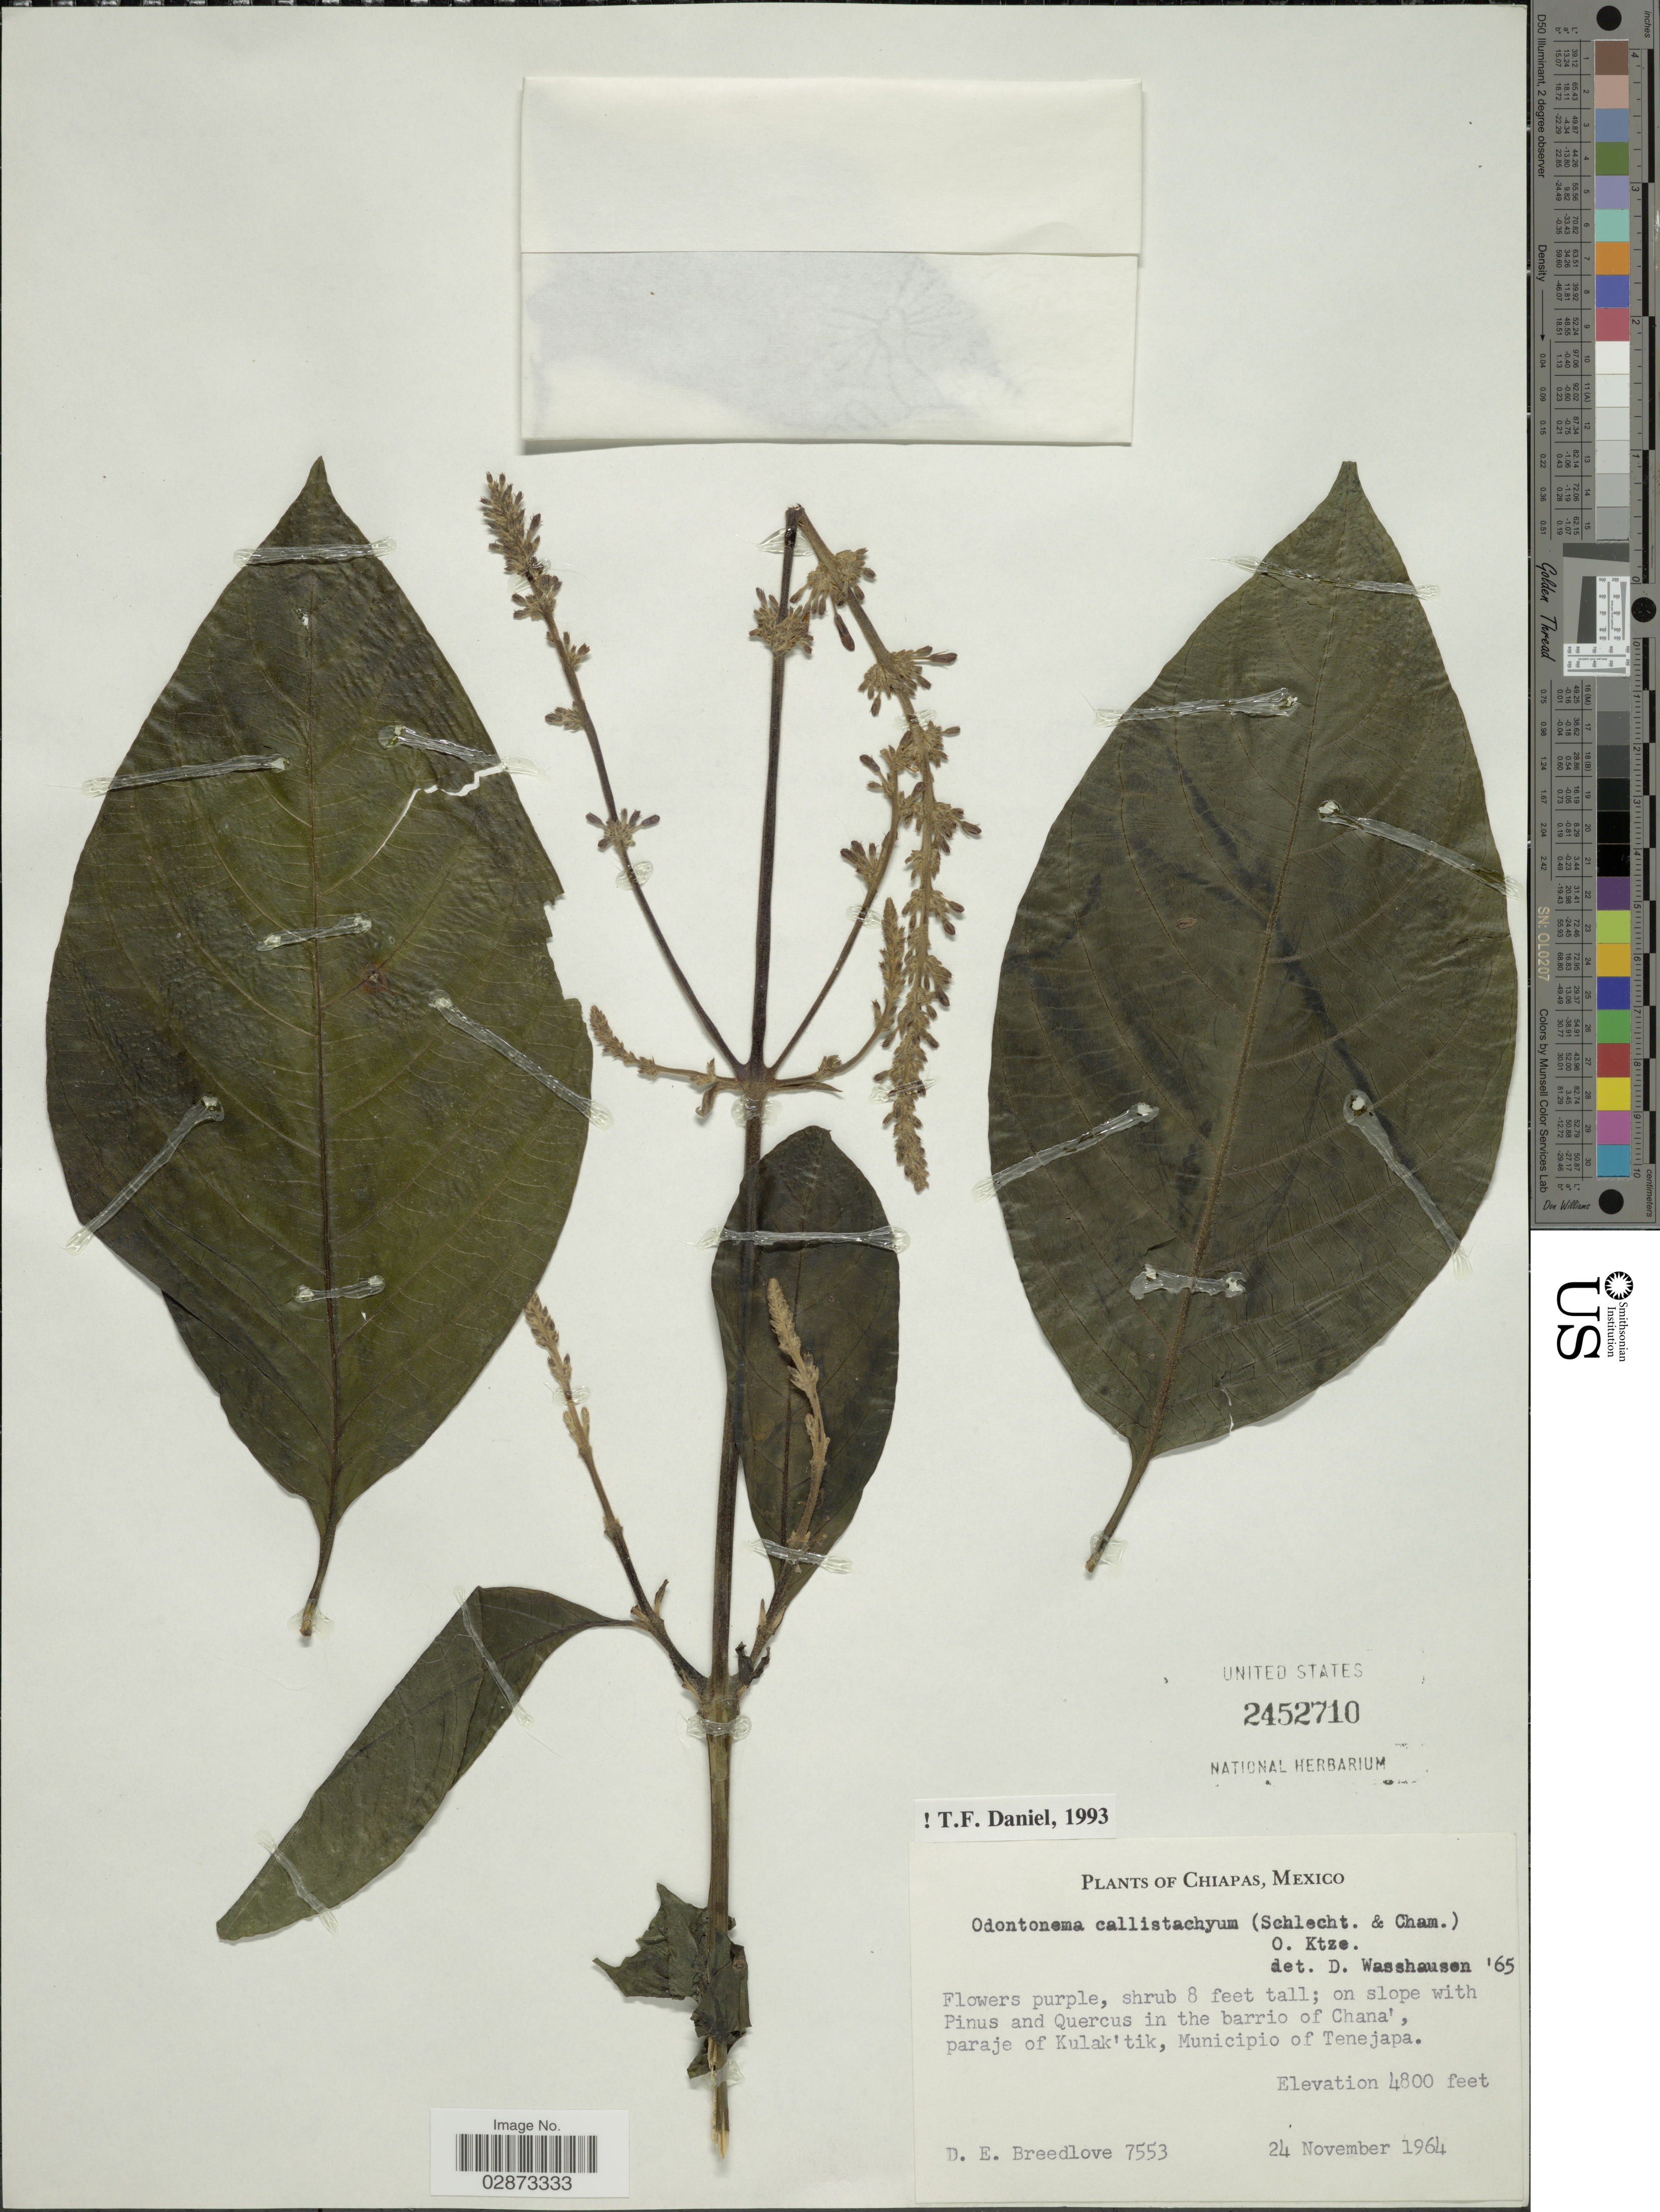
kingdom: Plantae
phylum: Tracheophyta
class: Magnoliopsida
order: Lamiales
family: Acanthaceae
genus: Odontonema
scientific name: Odontonema callistachyum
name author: (Schltdl. & Cham.) Kuntze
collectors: D. E. Breedlove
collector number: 7553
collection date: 1964-11-24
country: Mexico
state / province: Chiapas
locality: In the barrio of Chana', paraje of Kulak' tik, Municipio of Tenejapa.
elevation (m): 1463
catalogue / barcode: US 2452710